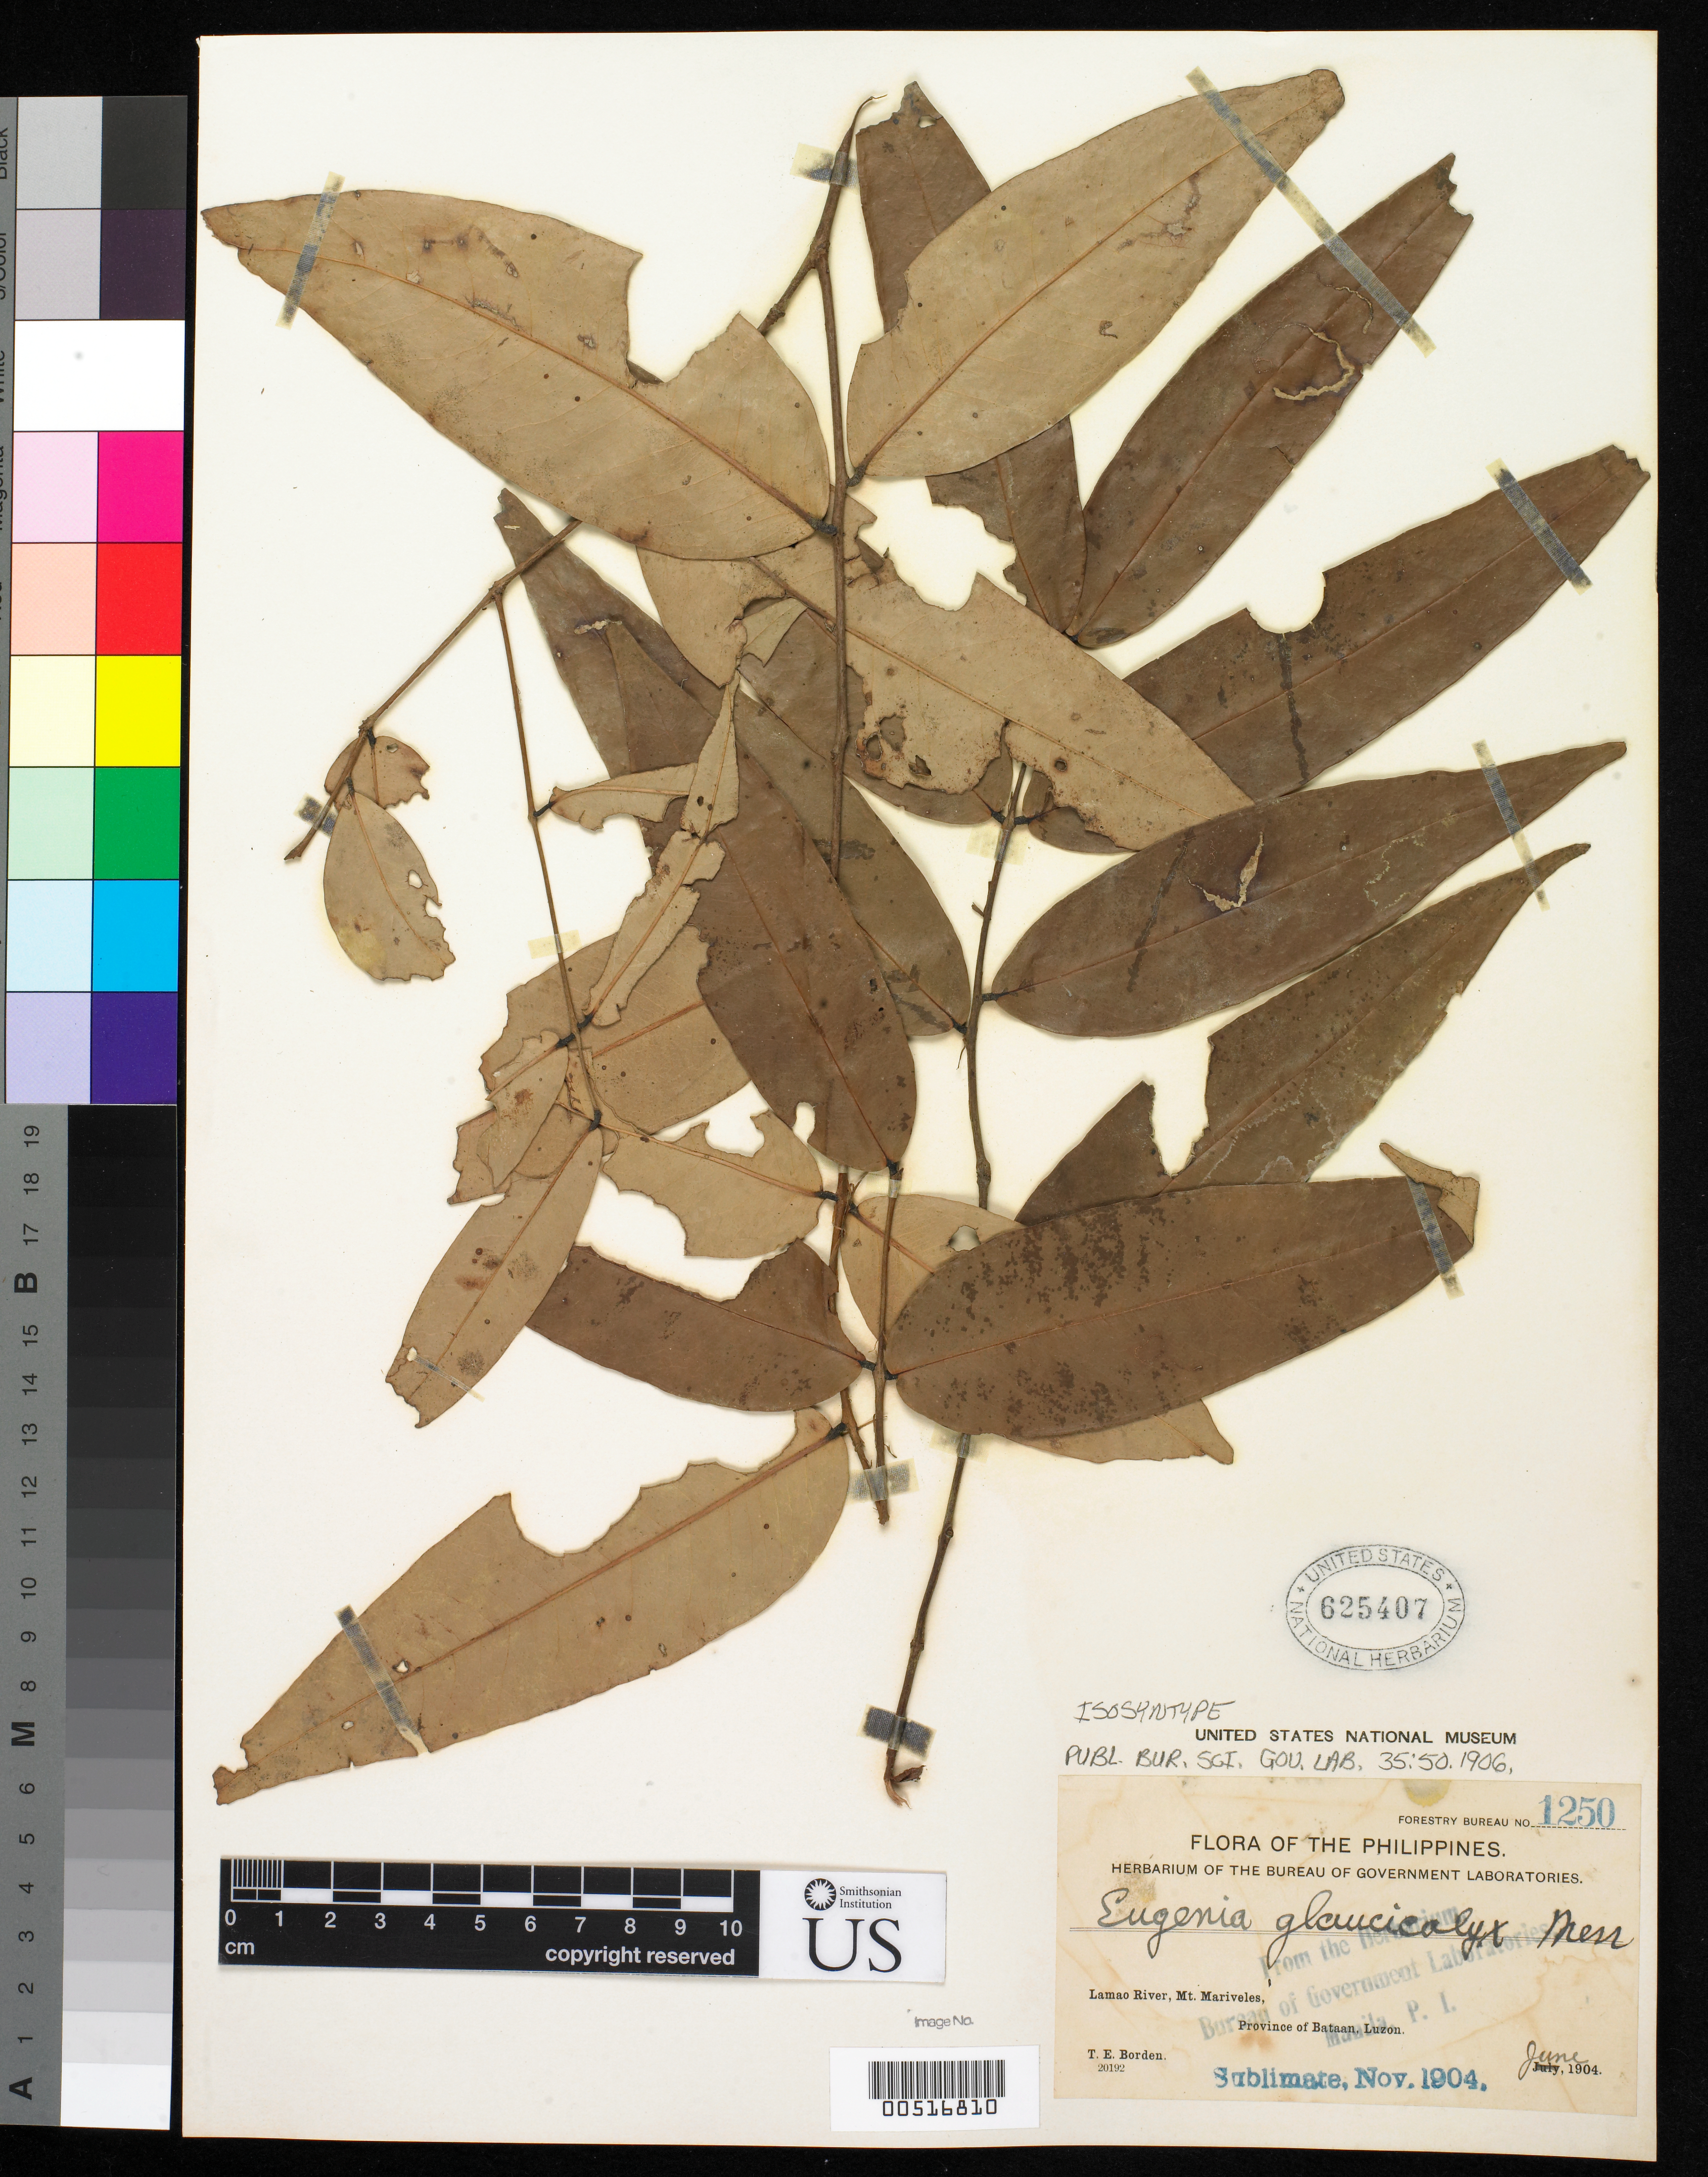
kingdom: Plantae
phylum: Tracheophyta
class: Magnoliopsida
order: Myrtales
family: Myrtaceae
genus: Eugenia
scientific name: Eugenia glaucicalyx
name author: Merr.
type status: Isosyntype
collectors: T. E. Borden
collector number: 1250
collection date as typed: Jun 1904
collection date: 1904-06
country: Philippines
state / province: Central Luzon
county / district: Bataan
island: Luzon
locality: Lamao River, Mt Mariveles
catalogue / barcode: US 625407